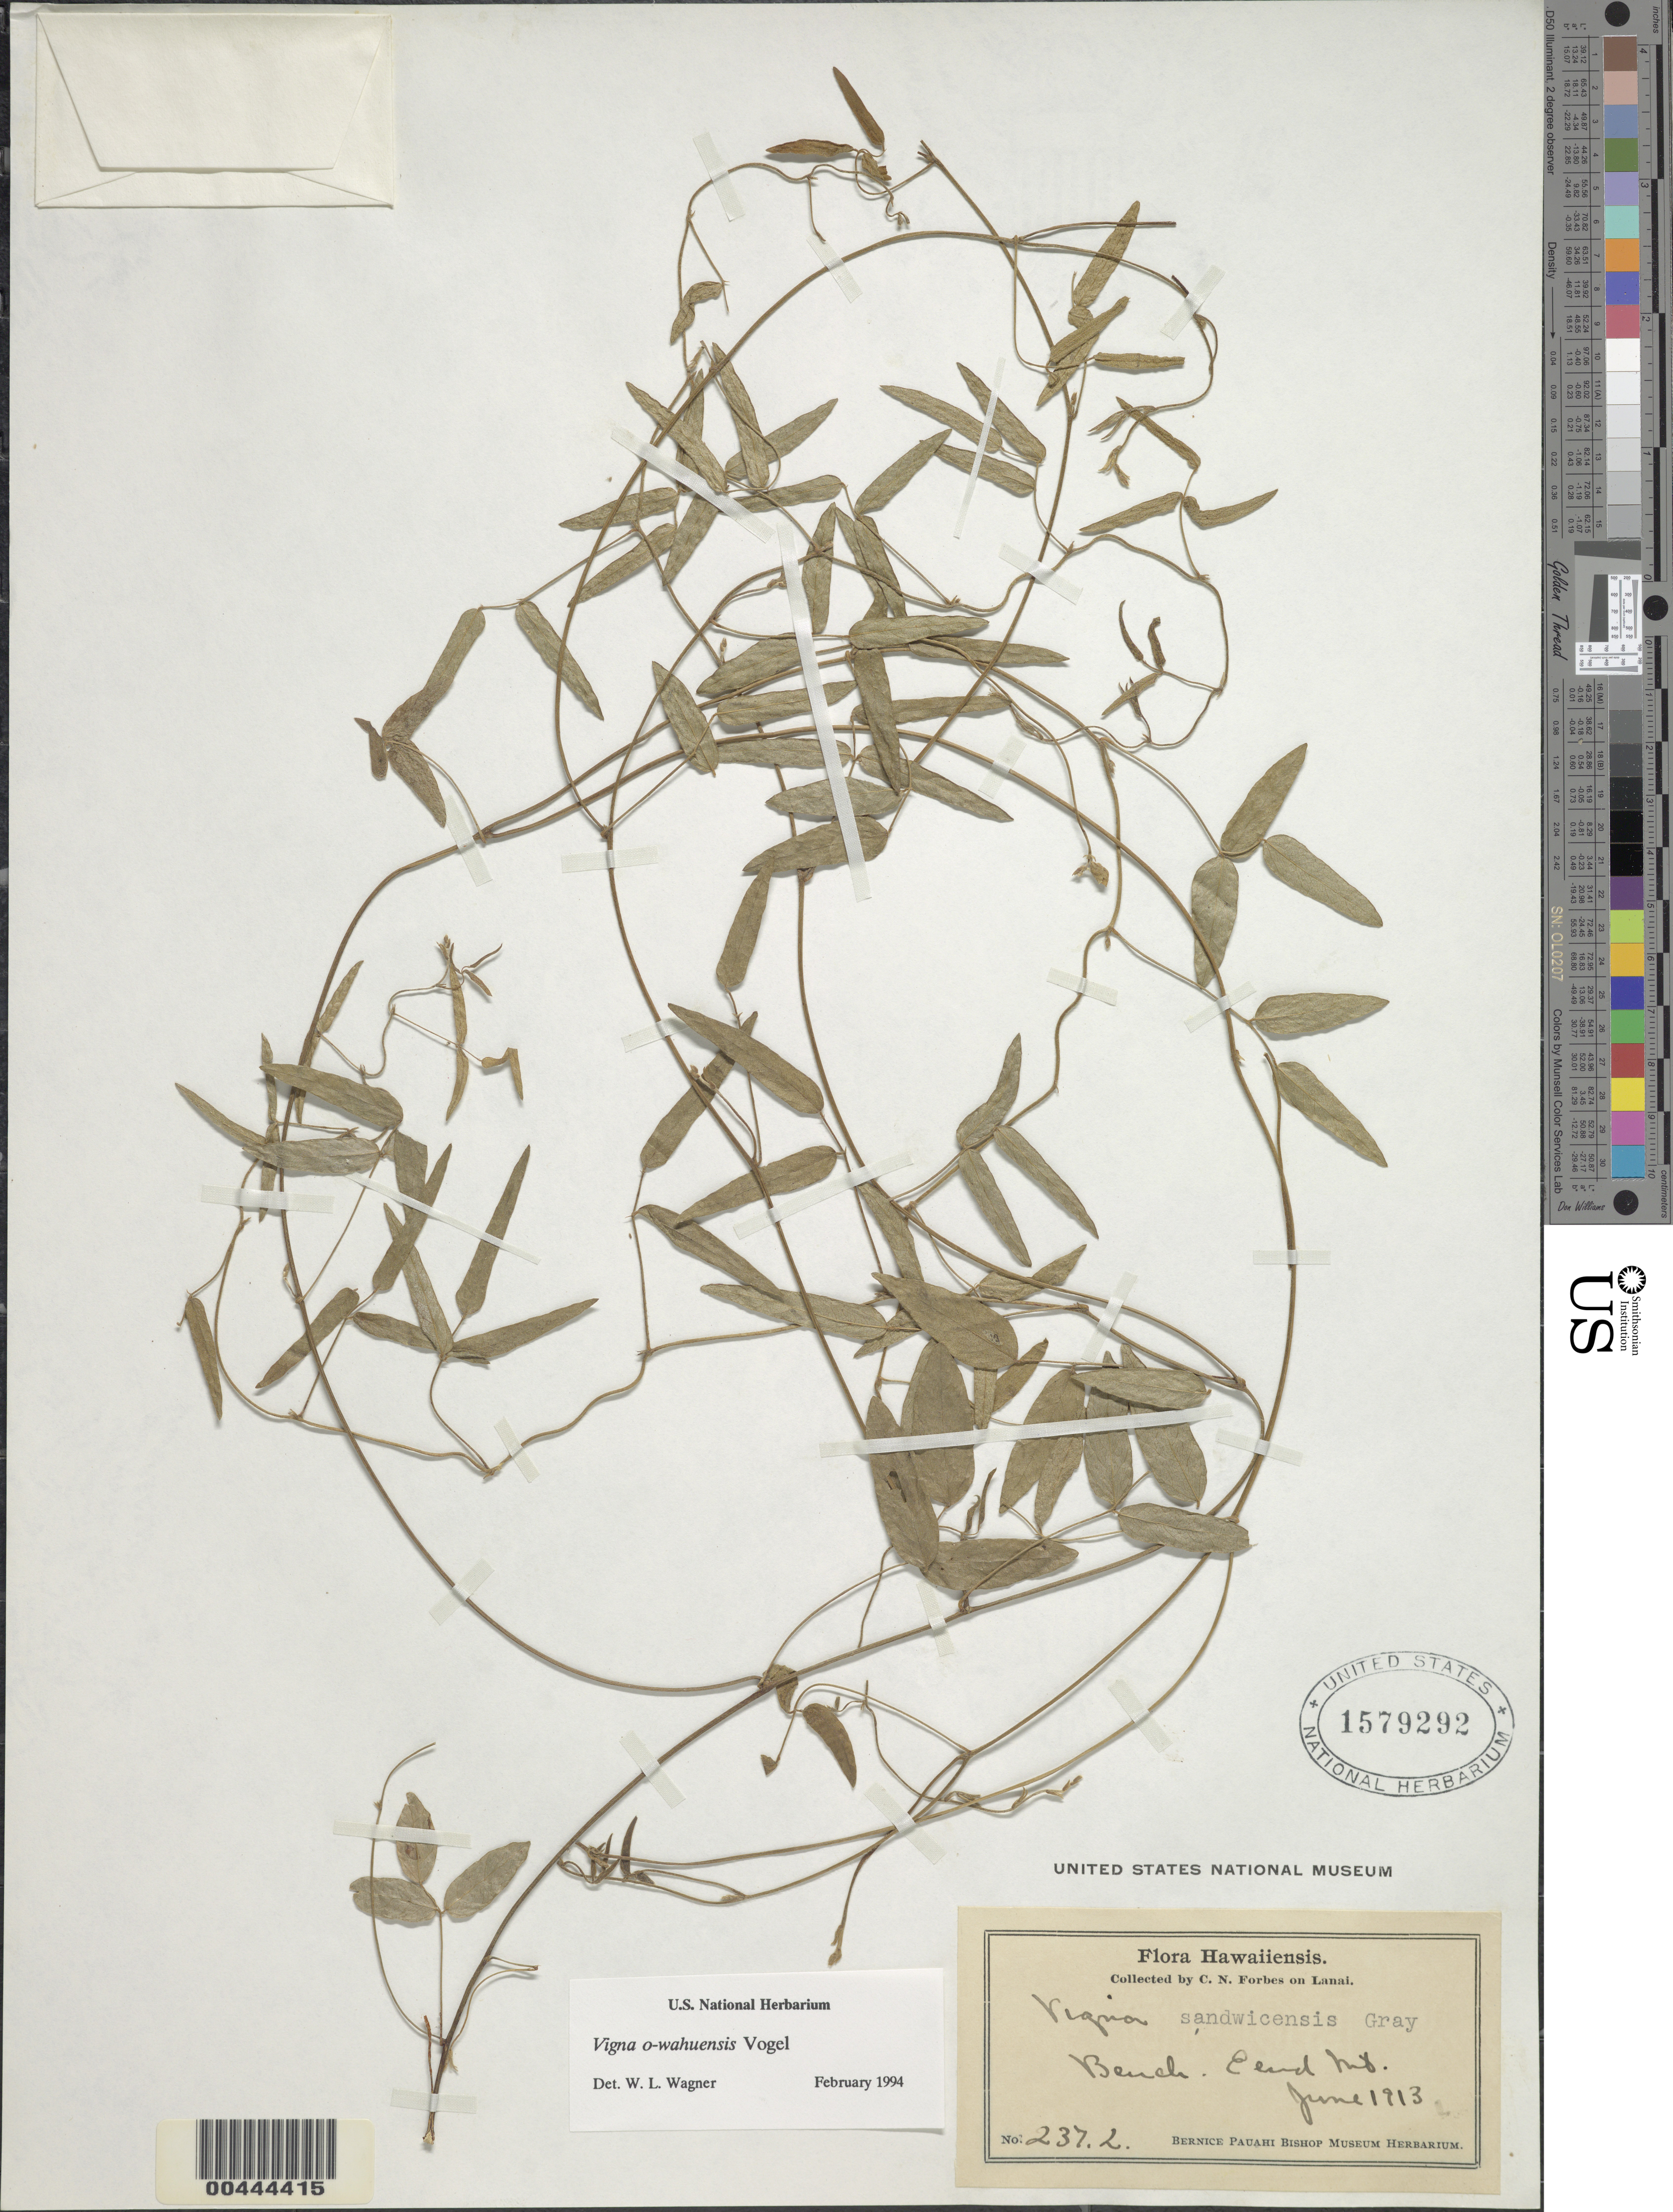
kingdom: Plantae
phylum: Tracheophyta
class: Magnoliopsida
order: Fabales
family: Fabaceae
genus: Vigna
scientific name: Vigna owahuensis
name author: Vogel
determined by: Wagner, W. L., (BOT), Smithsonian Institution - National Museum of Natural History (UNITED STATES)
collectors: C. N. Forbes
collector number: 237.L.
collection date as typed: Jun 1913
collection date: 1913-06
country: United States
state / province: Hawaii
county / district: Maui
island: Lana'i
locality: Bench. E end Mt.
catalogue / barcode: US 1579292